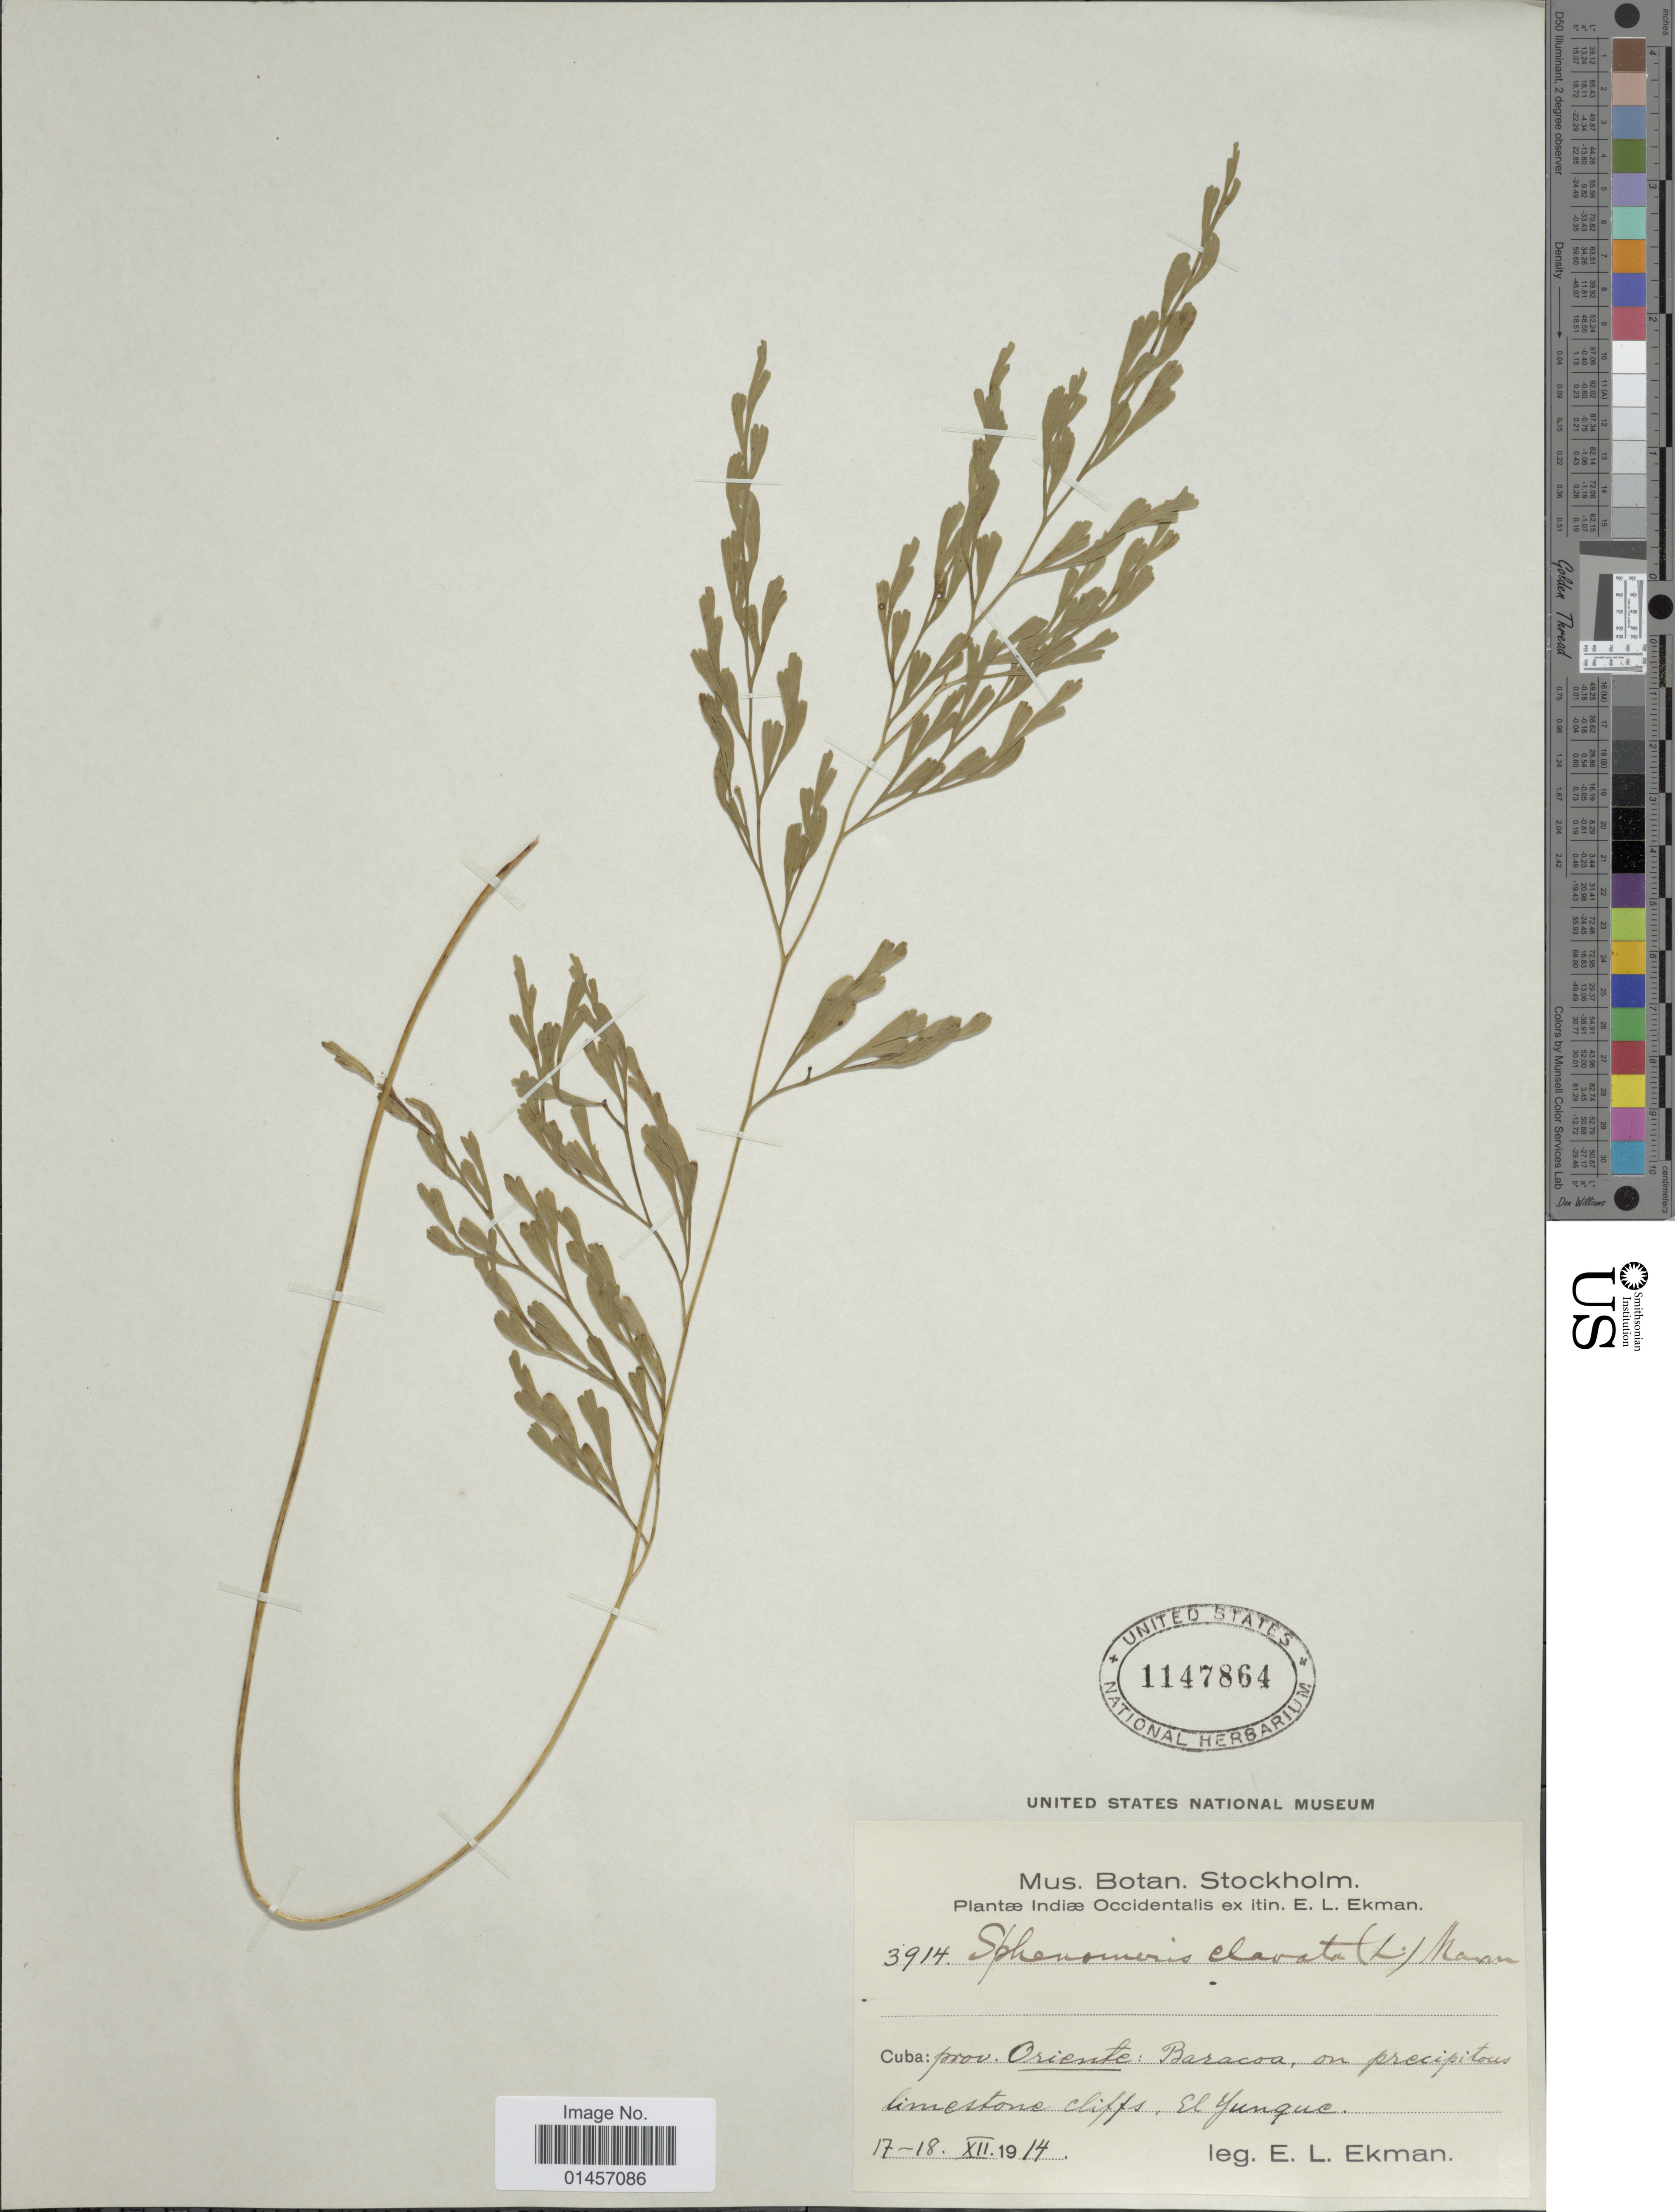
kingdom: Plantae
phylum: Tracheophyta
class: Polypodiopsida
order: Polypodiales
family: Lindsaeaceae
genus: Sphenomeris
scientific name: Sphenomeris clavata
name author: (L.) Maxon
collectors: E. L. Ekman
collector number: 3914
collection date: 1914-12-17/1914-12-18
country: Cuba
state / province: Oriente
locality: Cuba, Baracoa, on precipitous limestone cliffs, El Yungue.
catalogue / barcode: US 1147864